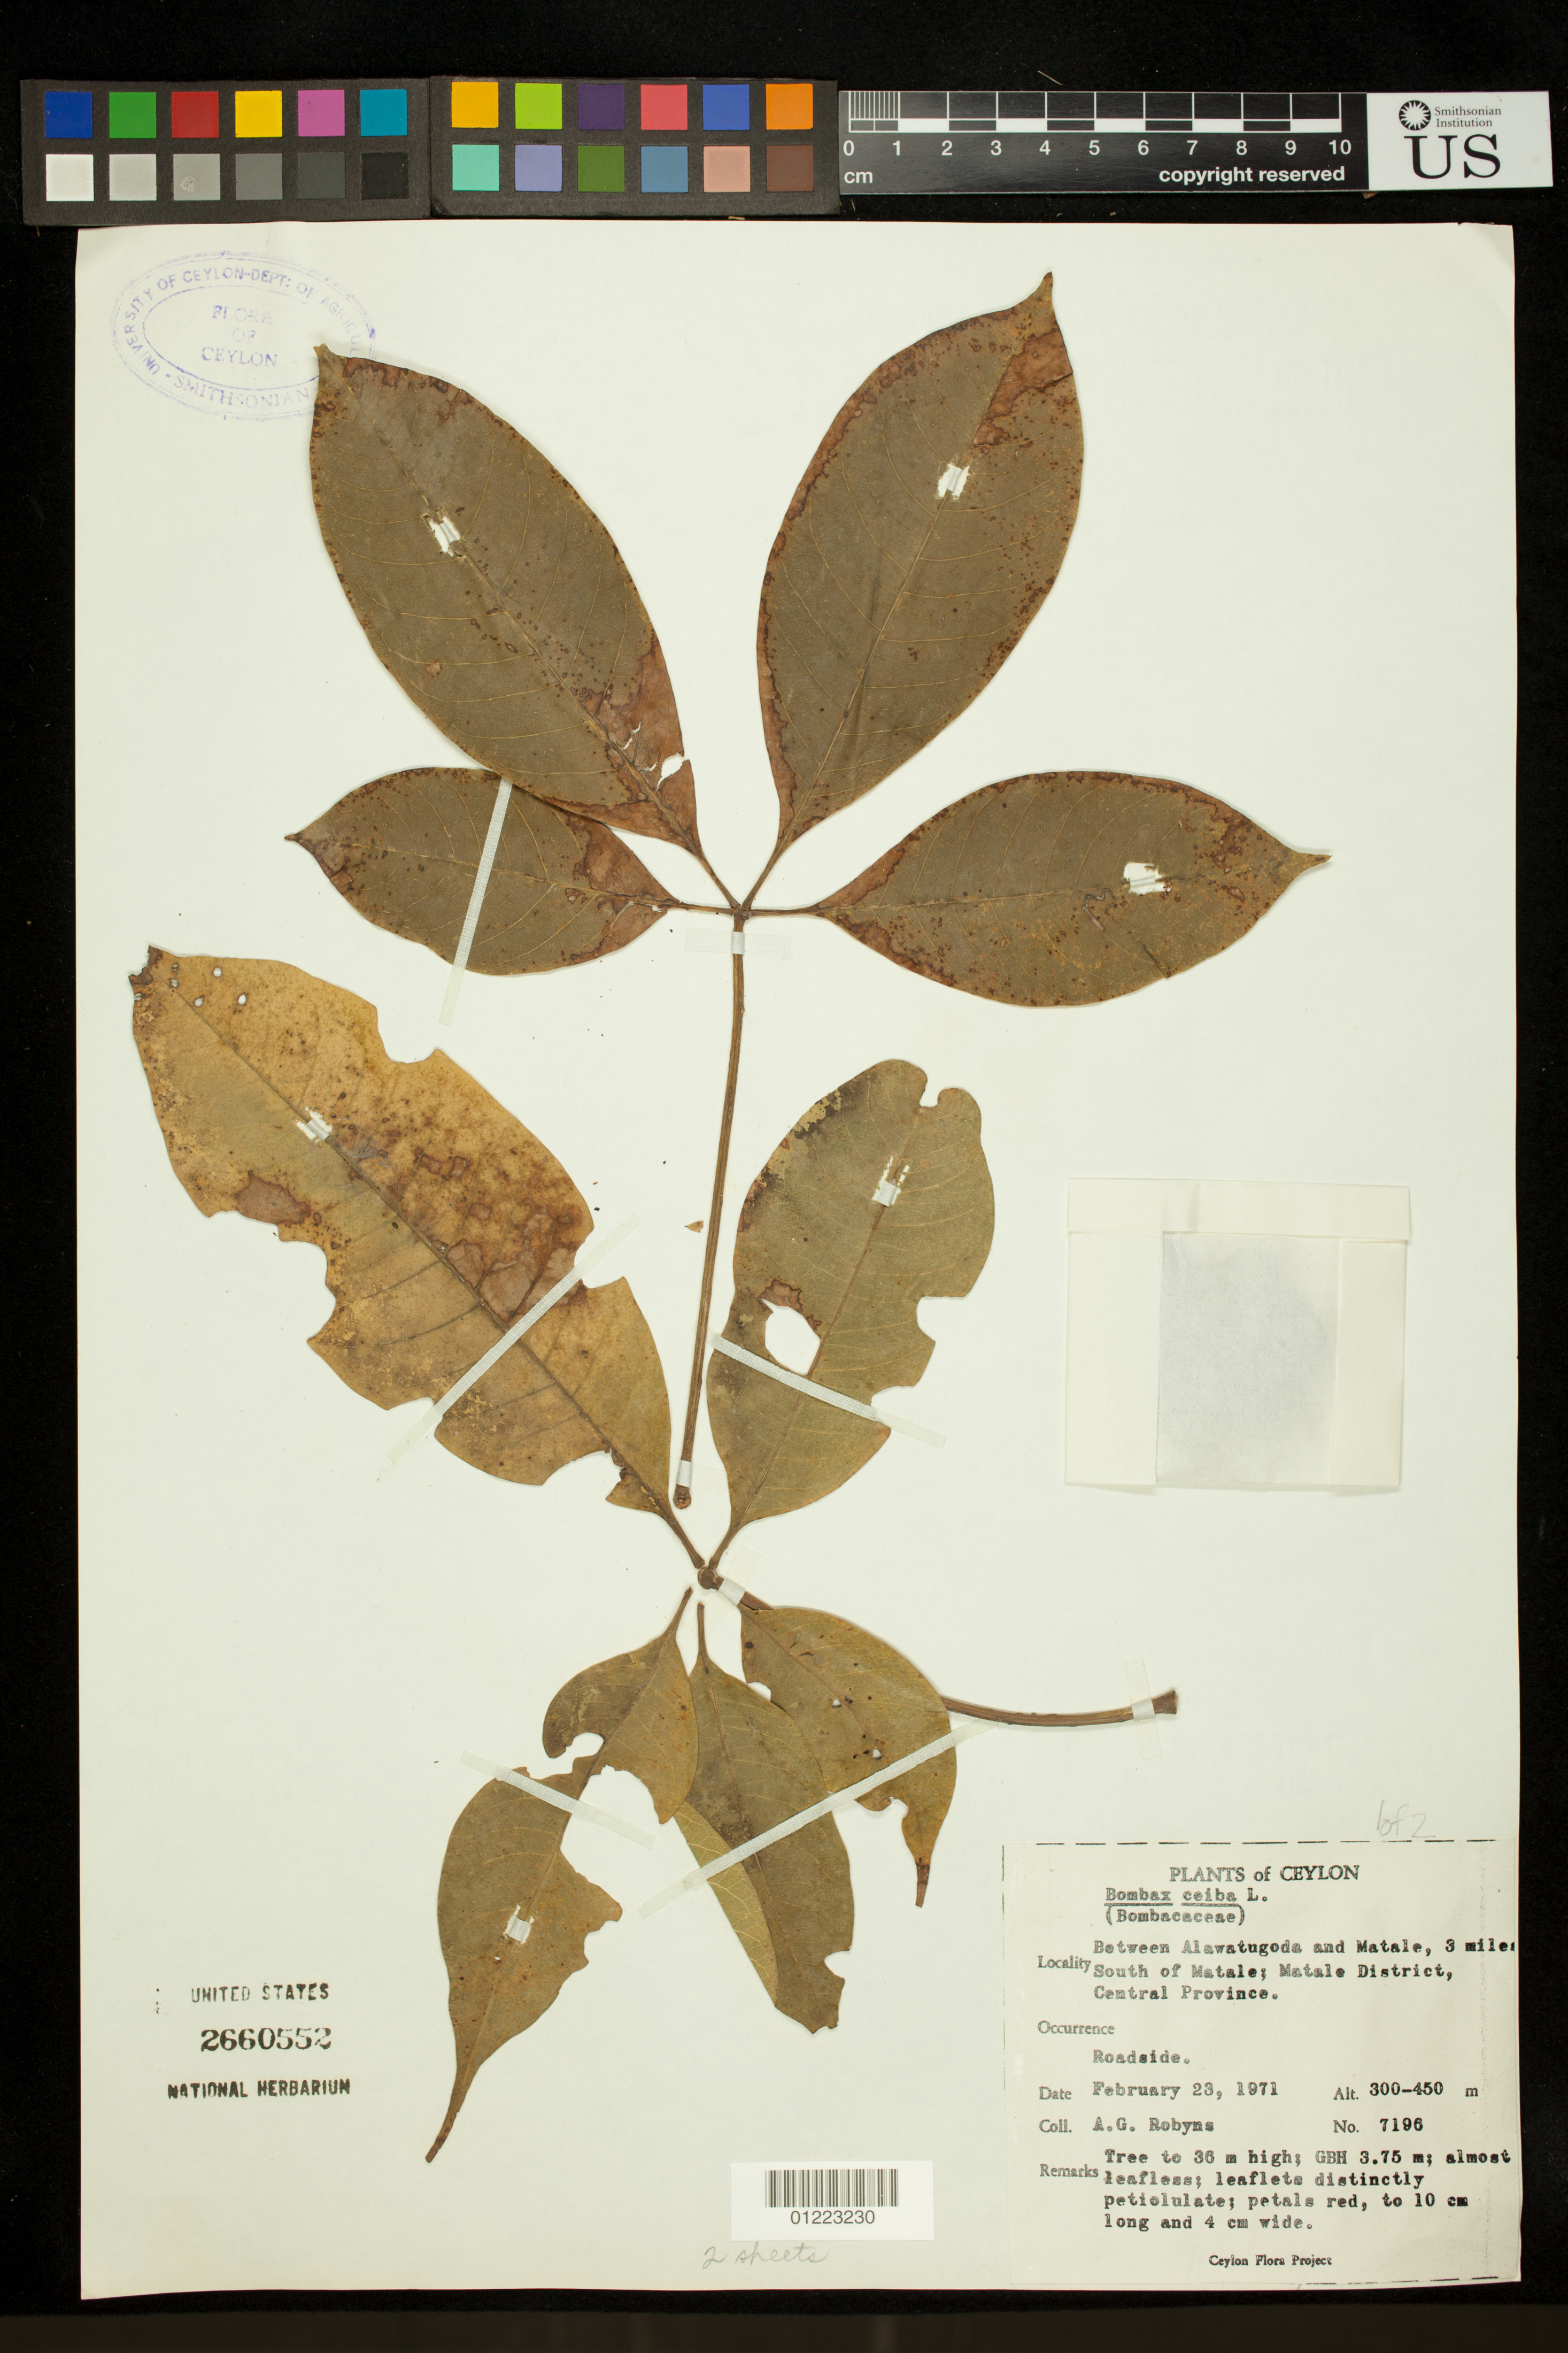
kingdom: Plantae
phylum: Tracheophyta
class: Magnoliopsida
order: Malvales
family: Malvaceae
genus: Bombax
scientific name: Bombax ceiba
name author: L.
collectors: A. G. Robyns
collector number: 7196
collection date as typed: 2/23/1971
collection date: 1971-02-23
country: Sri Lanka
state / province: Central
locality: Between Alawatugoda and Matale, 3 miles South of Matale. Matale District, Central Province.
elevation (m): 300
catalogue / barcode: US 2660552